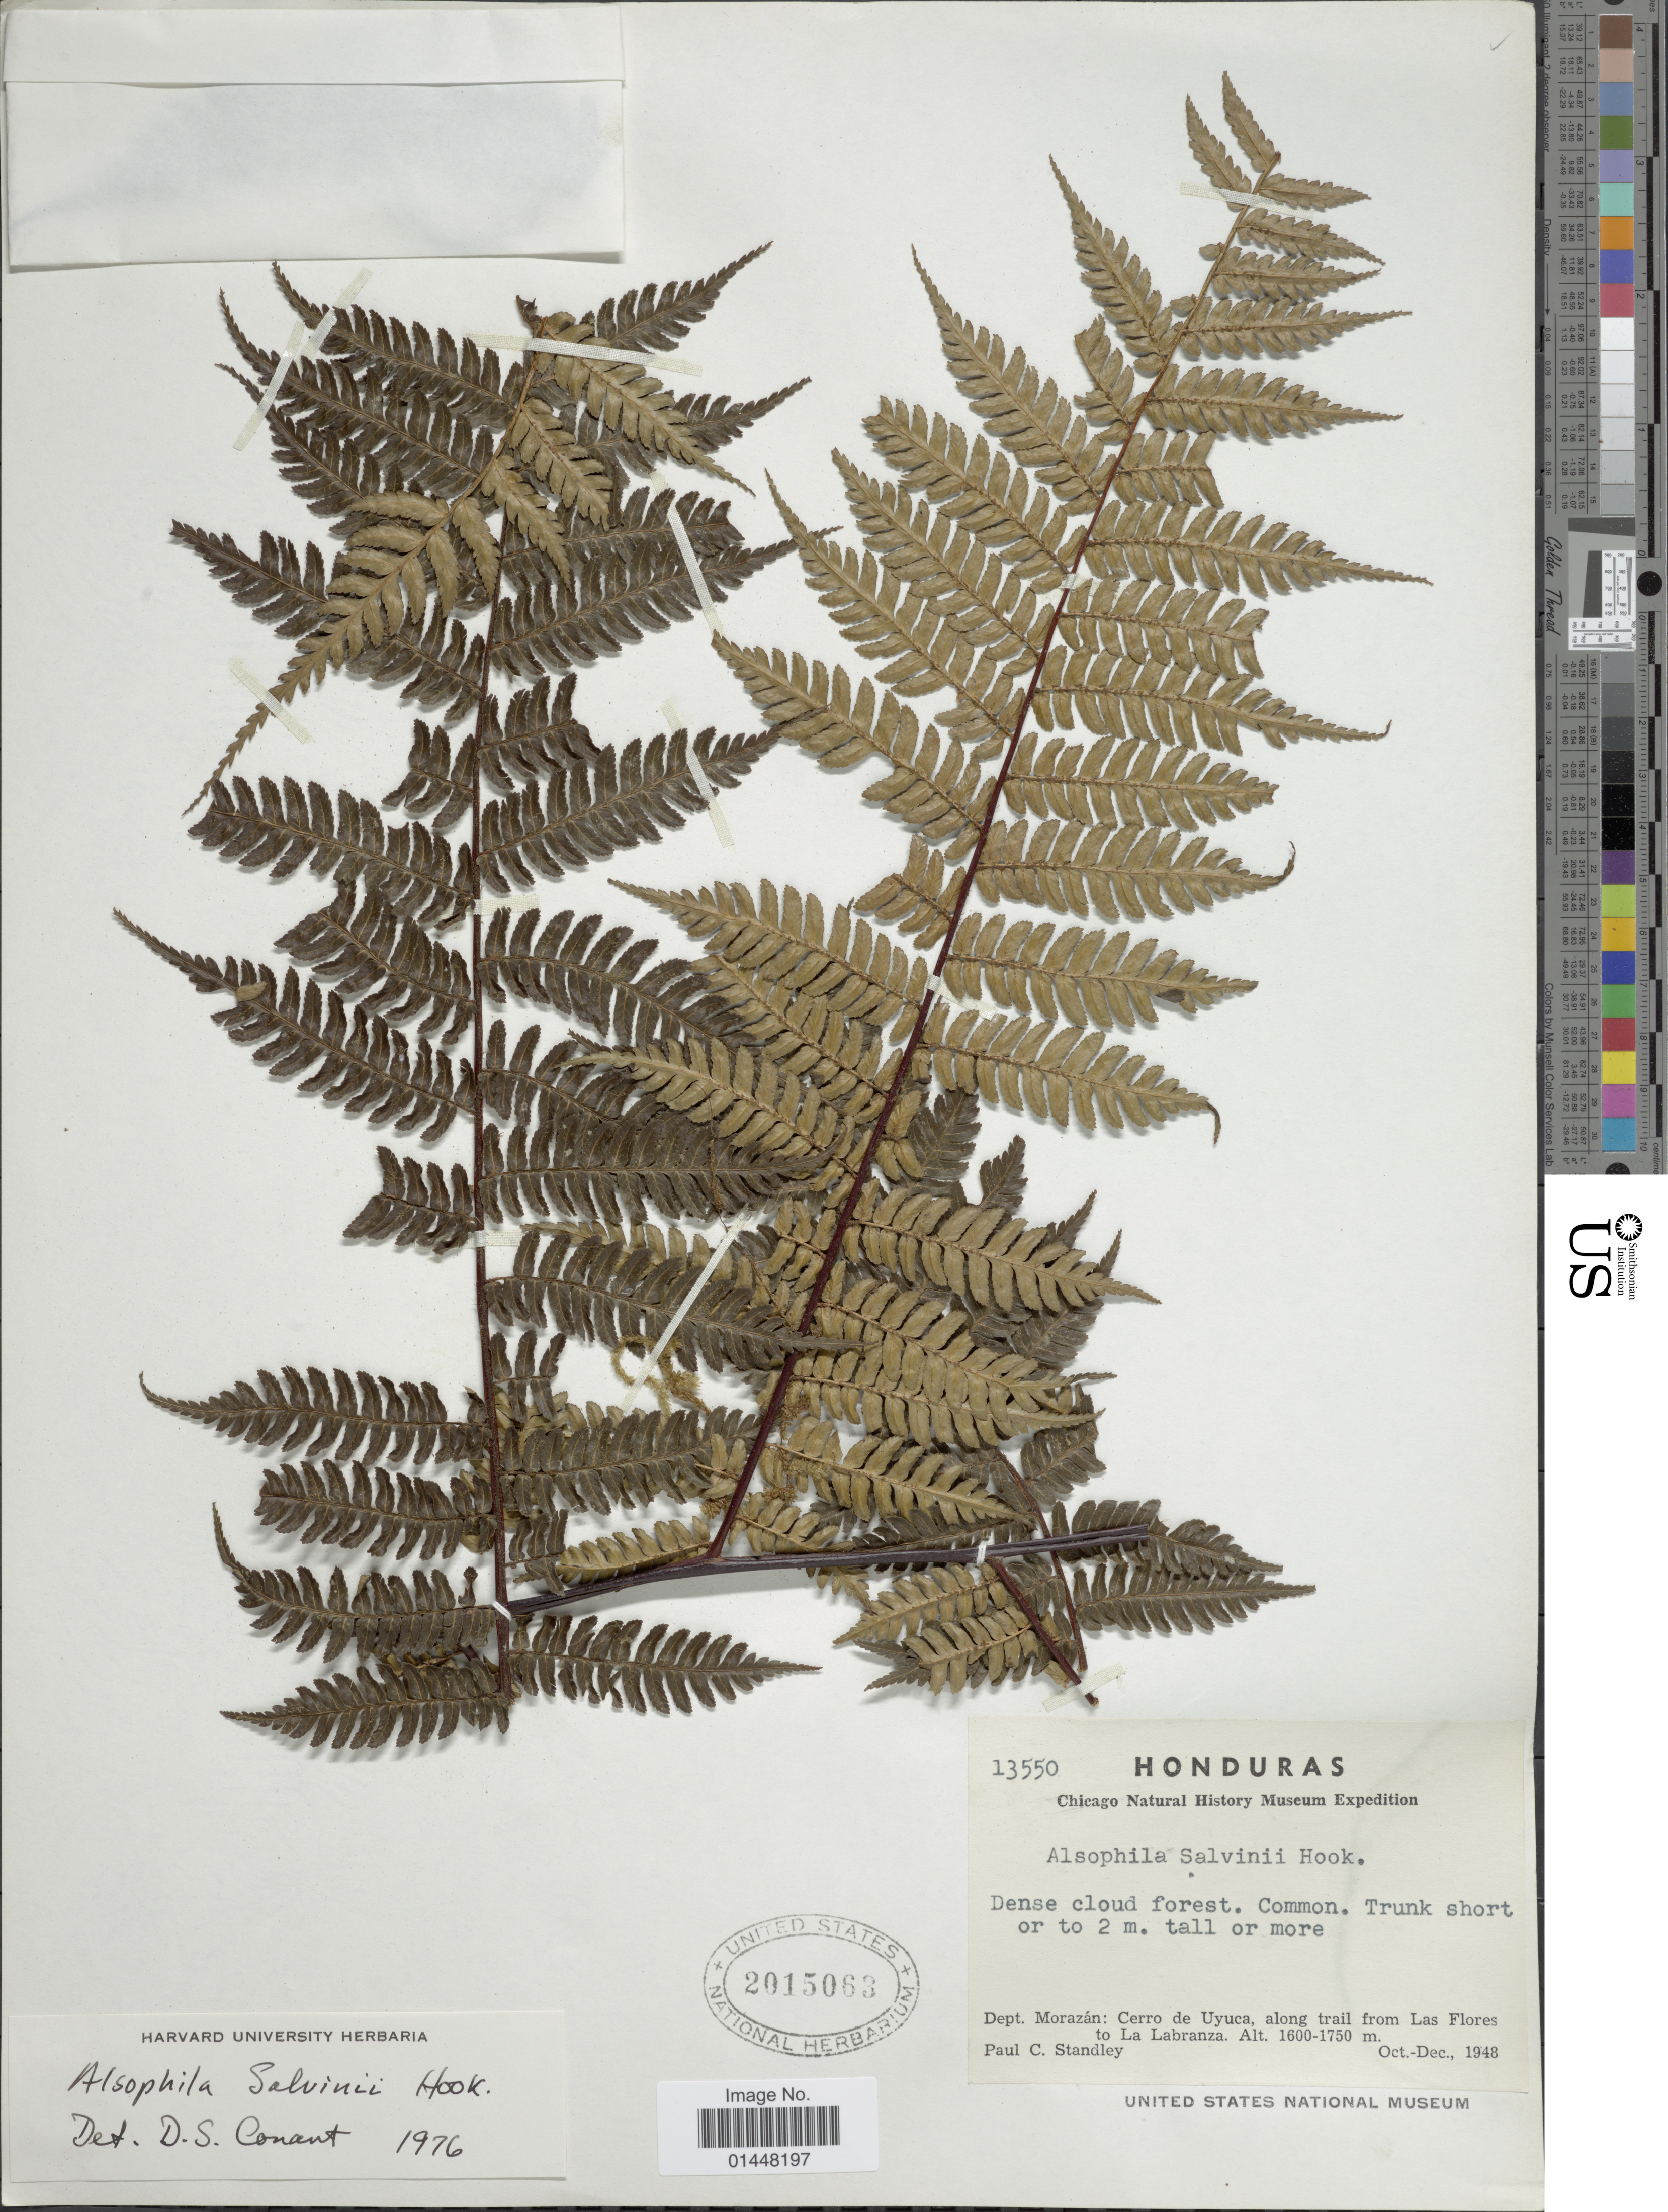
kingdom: Plantae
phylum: Tracheophyta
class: Polypodiopsida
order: Cyatheales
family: Cyatheaceae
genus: Gymnosphaera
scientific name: Gymnosphaera salvinii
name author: (Hook.)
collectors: P. C. Standley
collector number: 13550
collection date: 1948-10/1948-12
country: Honduras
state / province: Fco. Morazán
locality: Dept. Morazan: Cerro de Uyuca, along trail from Las Flores to La Labranza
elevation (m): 1600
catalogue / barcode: US 2015063